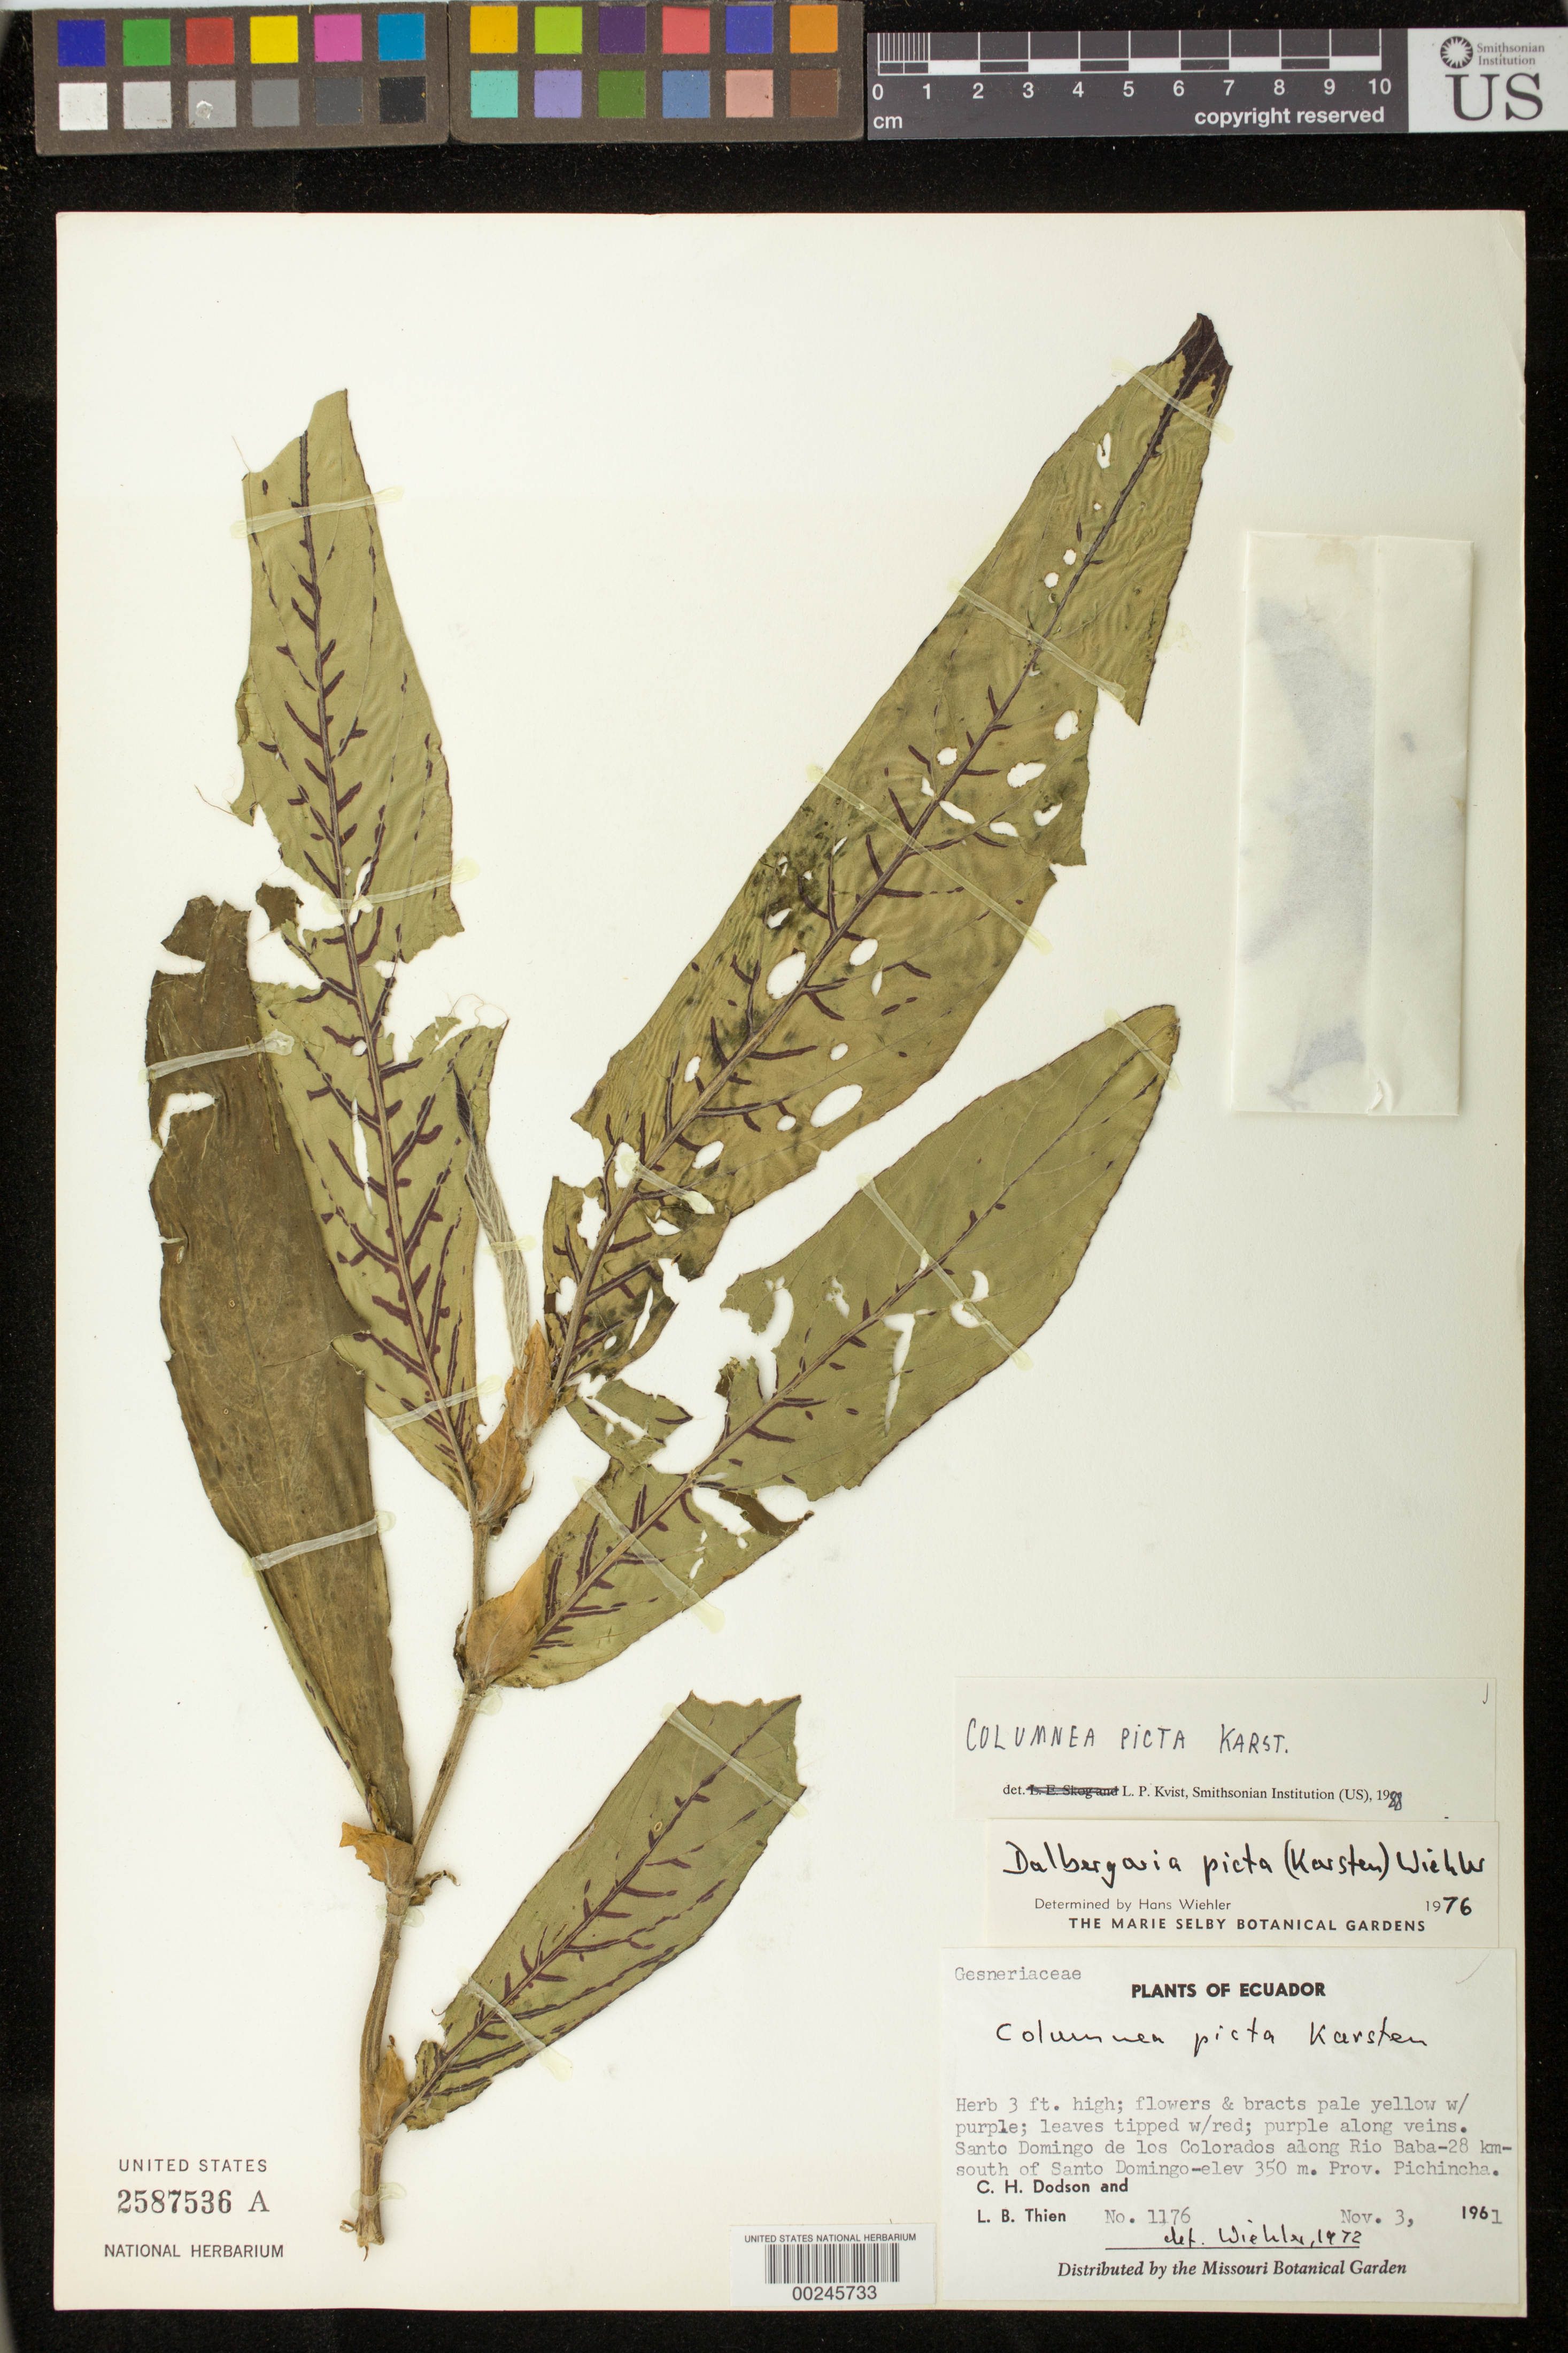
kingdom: Plantae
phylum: Tracheophyta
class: Magnoliopsida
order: Lamiales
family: Gesneriaceae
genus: Columnea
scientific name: Columnea karsteniana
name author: Singh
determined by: Skog, Laurence E.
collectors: C. H. Dodson & L. Thien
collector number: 1176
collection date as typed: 03 Nov 1961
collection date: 1961-11-03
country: Ecuador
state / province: Pichincha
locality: Santo domingo de los colorados along rio baba-28 km-s of santo domingo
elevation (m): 350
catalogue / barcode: US 2587536A